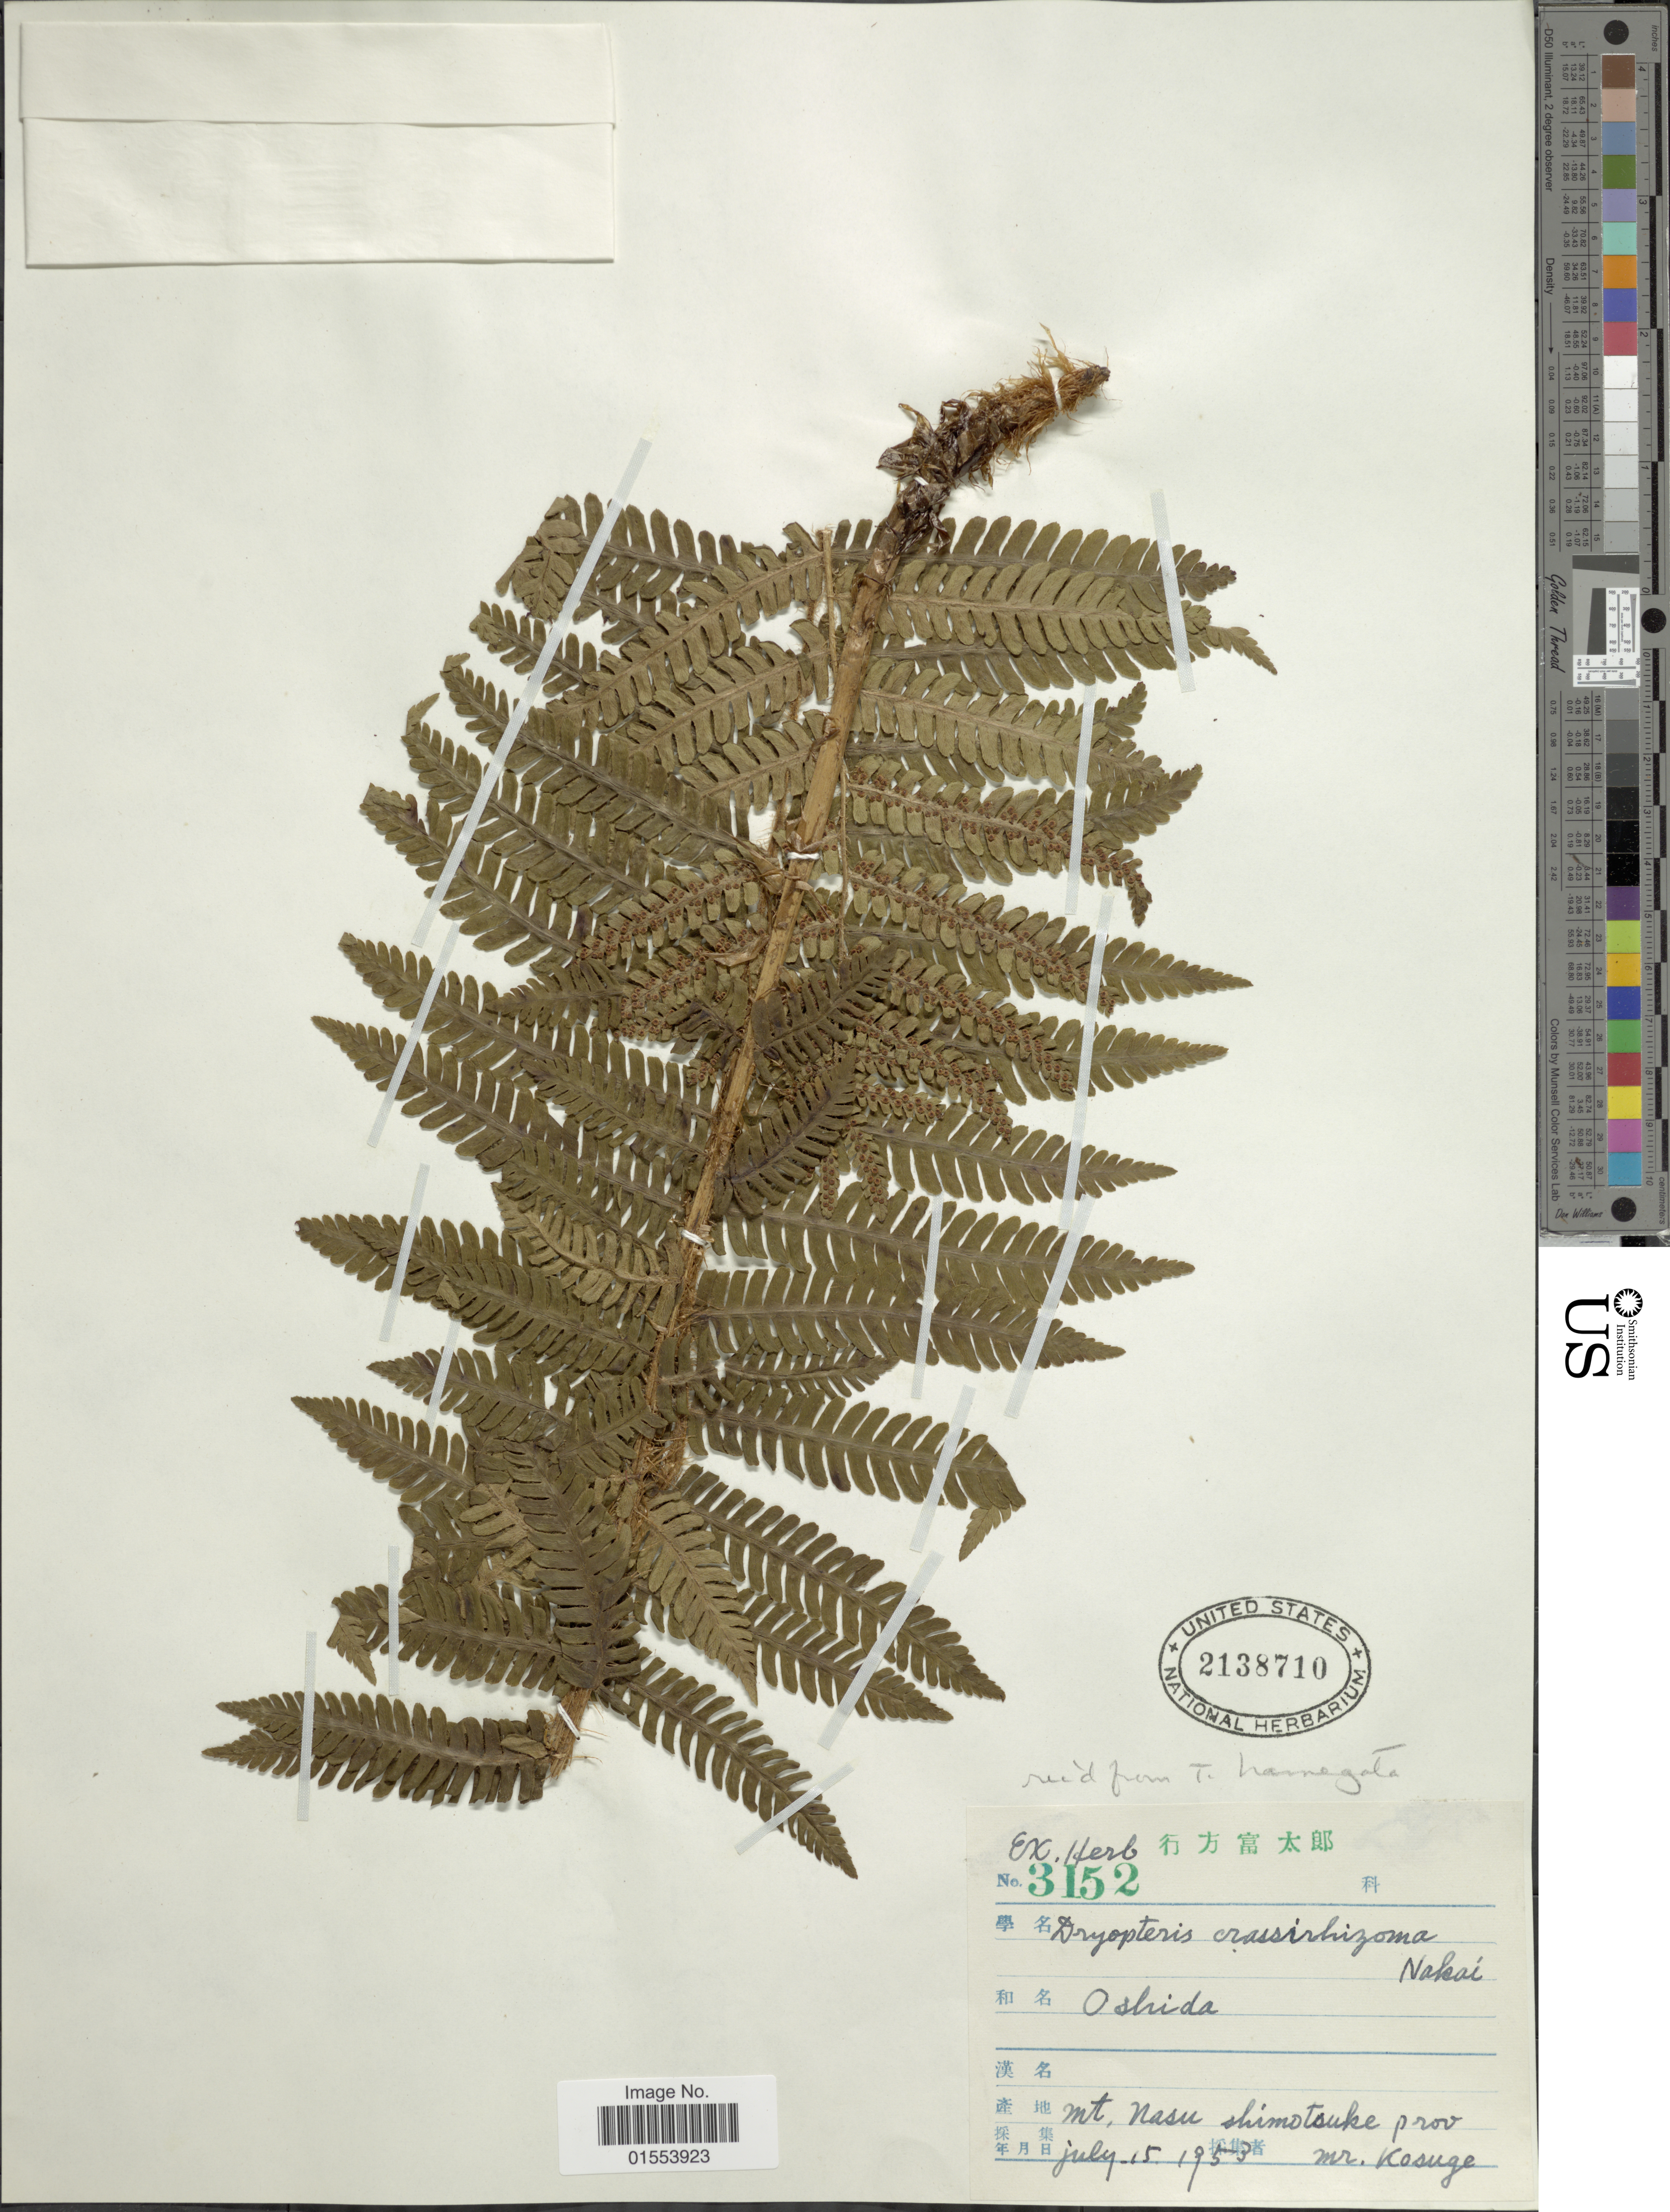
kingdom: Plantae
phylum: Tracheophyta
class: Polypodiopsida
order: Polypodiales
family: Dryopteridaceae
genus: Dryopteris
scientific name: Dryopteris crassirhizoma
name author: Nakai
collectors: Kosuge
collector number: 3152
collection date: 1953-07-15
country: Japan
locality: Mt. Nasu shimotsuke prov.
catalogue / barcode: US 2138710